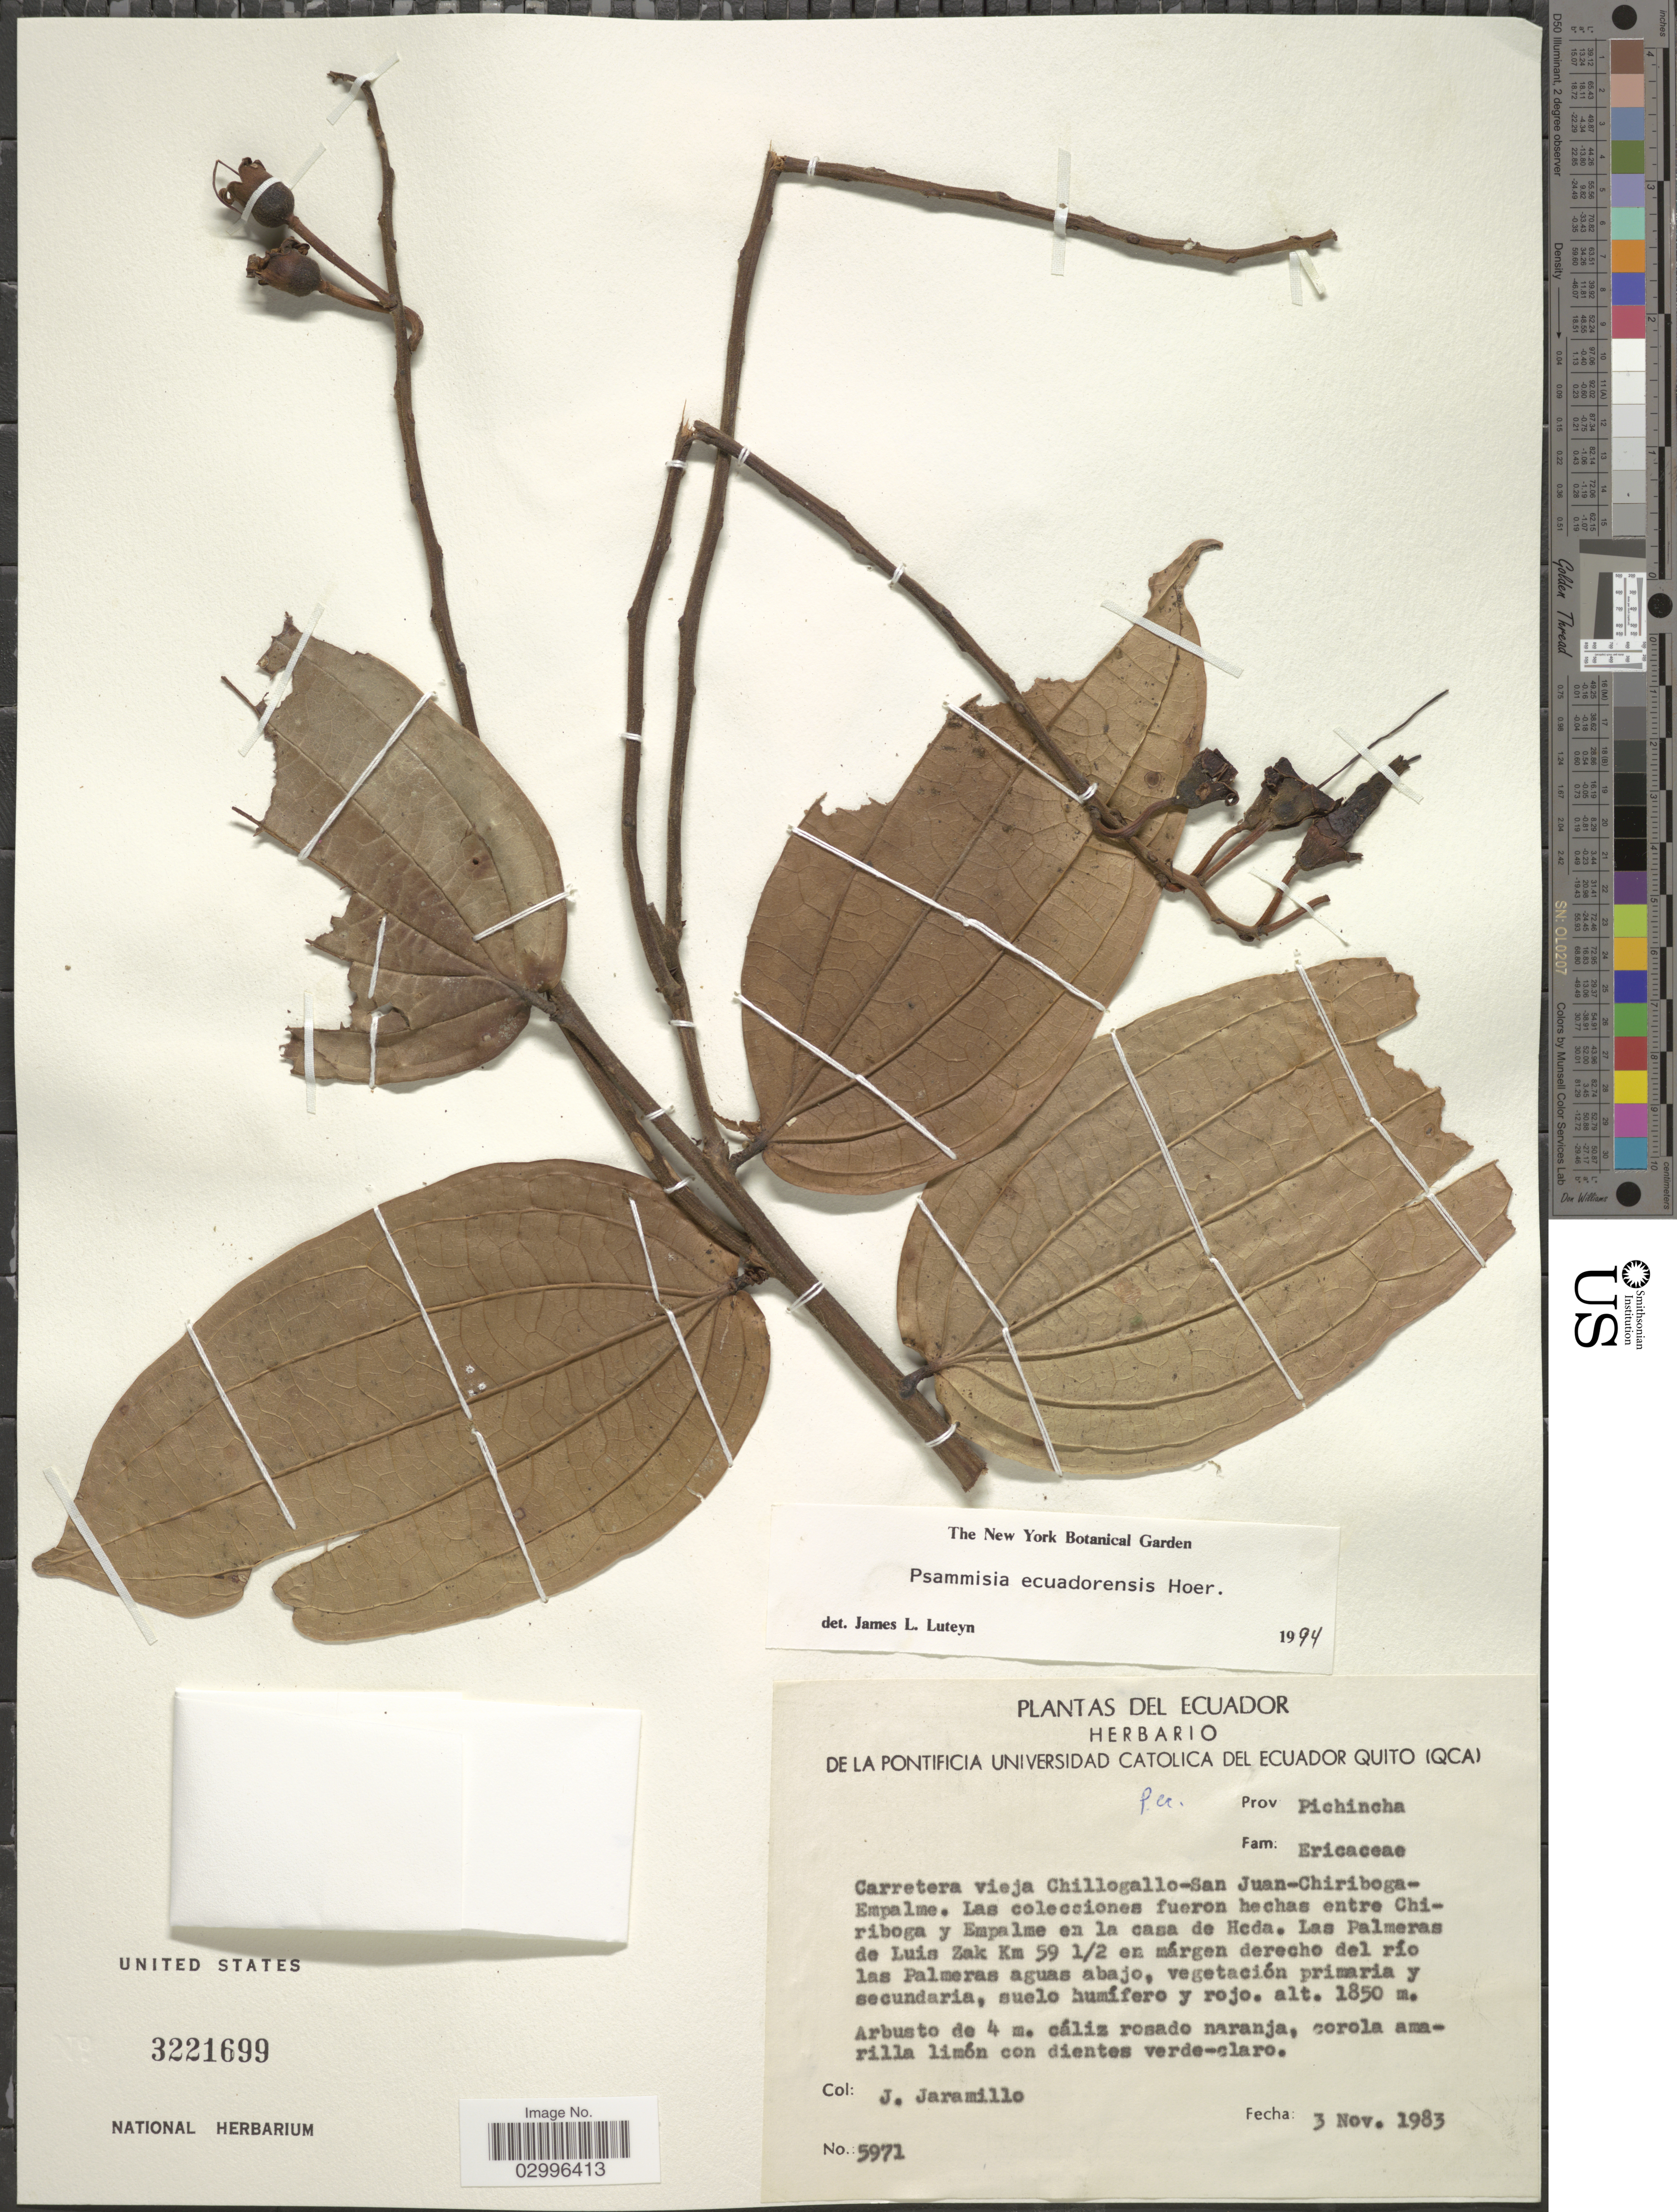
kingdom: Plantae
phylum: Tracheophyta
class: Magnoliopsida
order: Ericales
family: Ericaceae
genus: Psammisia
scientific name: Psammisia ecuadorensis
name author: Hoerold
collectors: J. Jaramillo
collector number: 5971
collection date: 1983-11-03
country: Ecuador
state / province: Pichincha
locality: Carretera vieja Chillogallo-San Juan-Chiriboga-Empalme. Las colecciones fueron hechas entre Chiriboga y Empalme en la casa de Hcda. Las Palmeras de Luis Zak Km 59 1/2 en márgen derecho del río las Palmeras aguas abajo.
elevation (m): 1850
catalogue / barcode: US 3221699